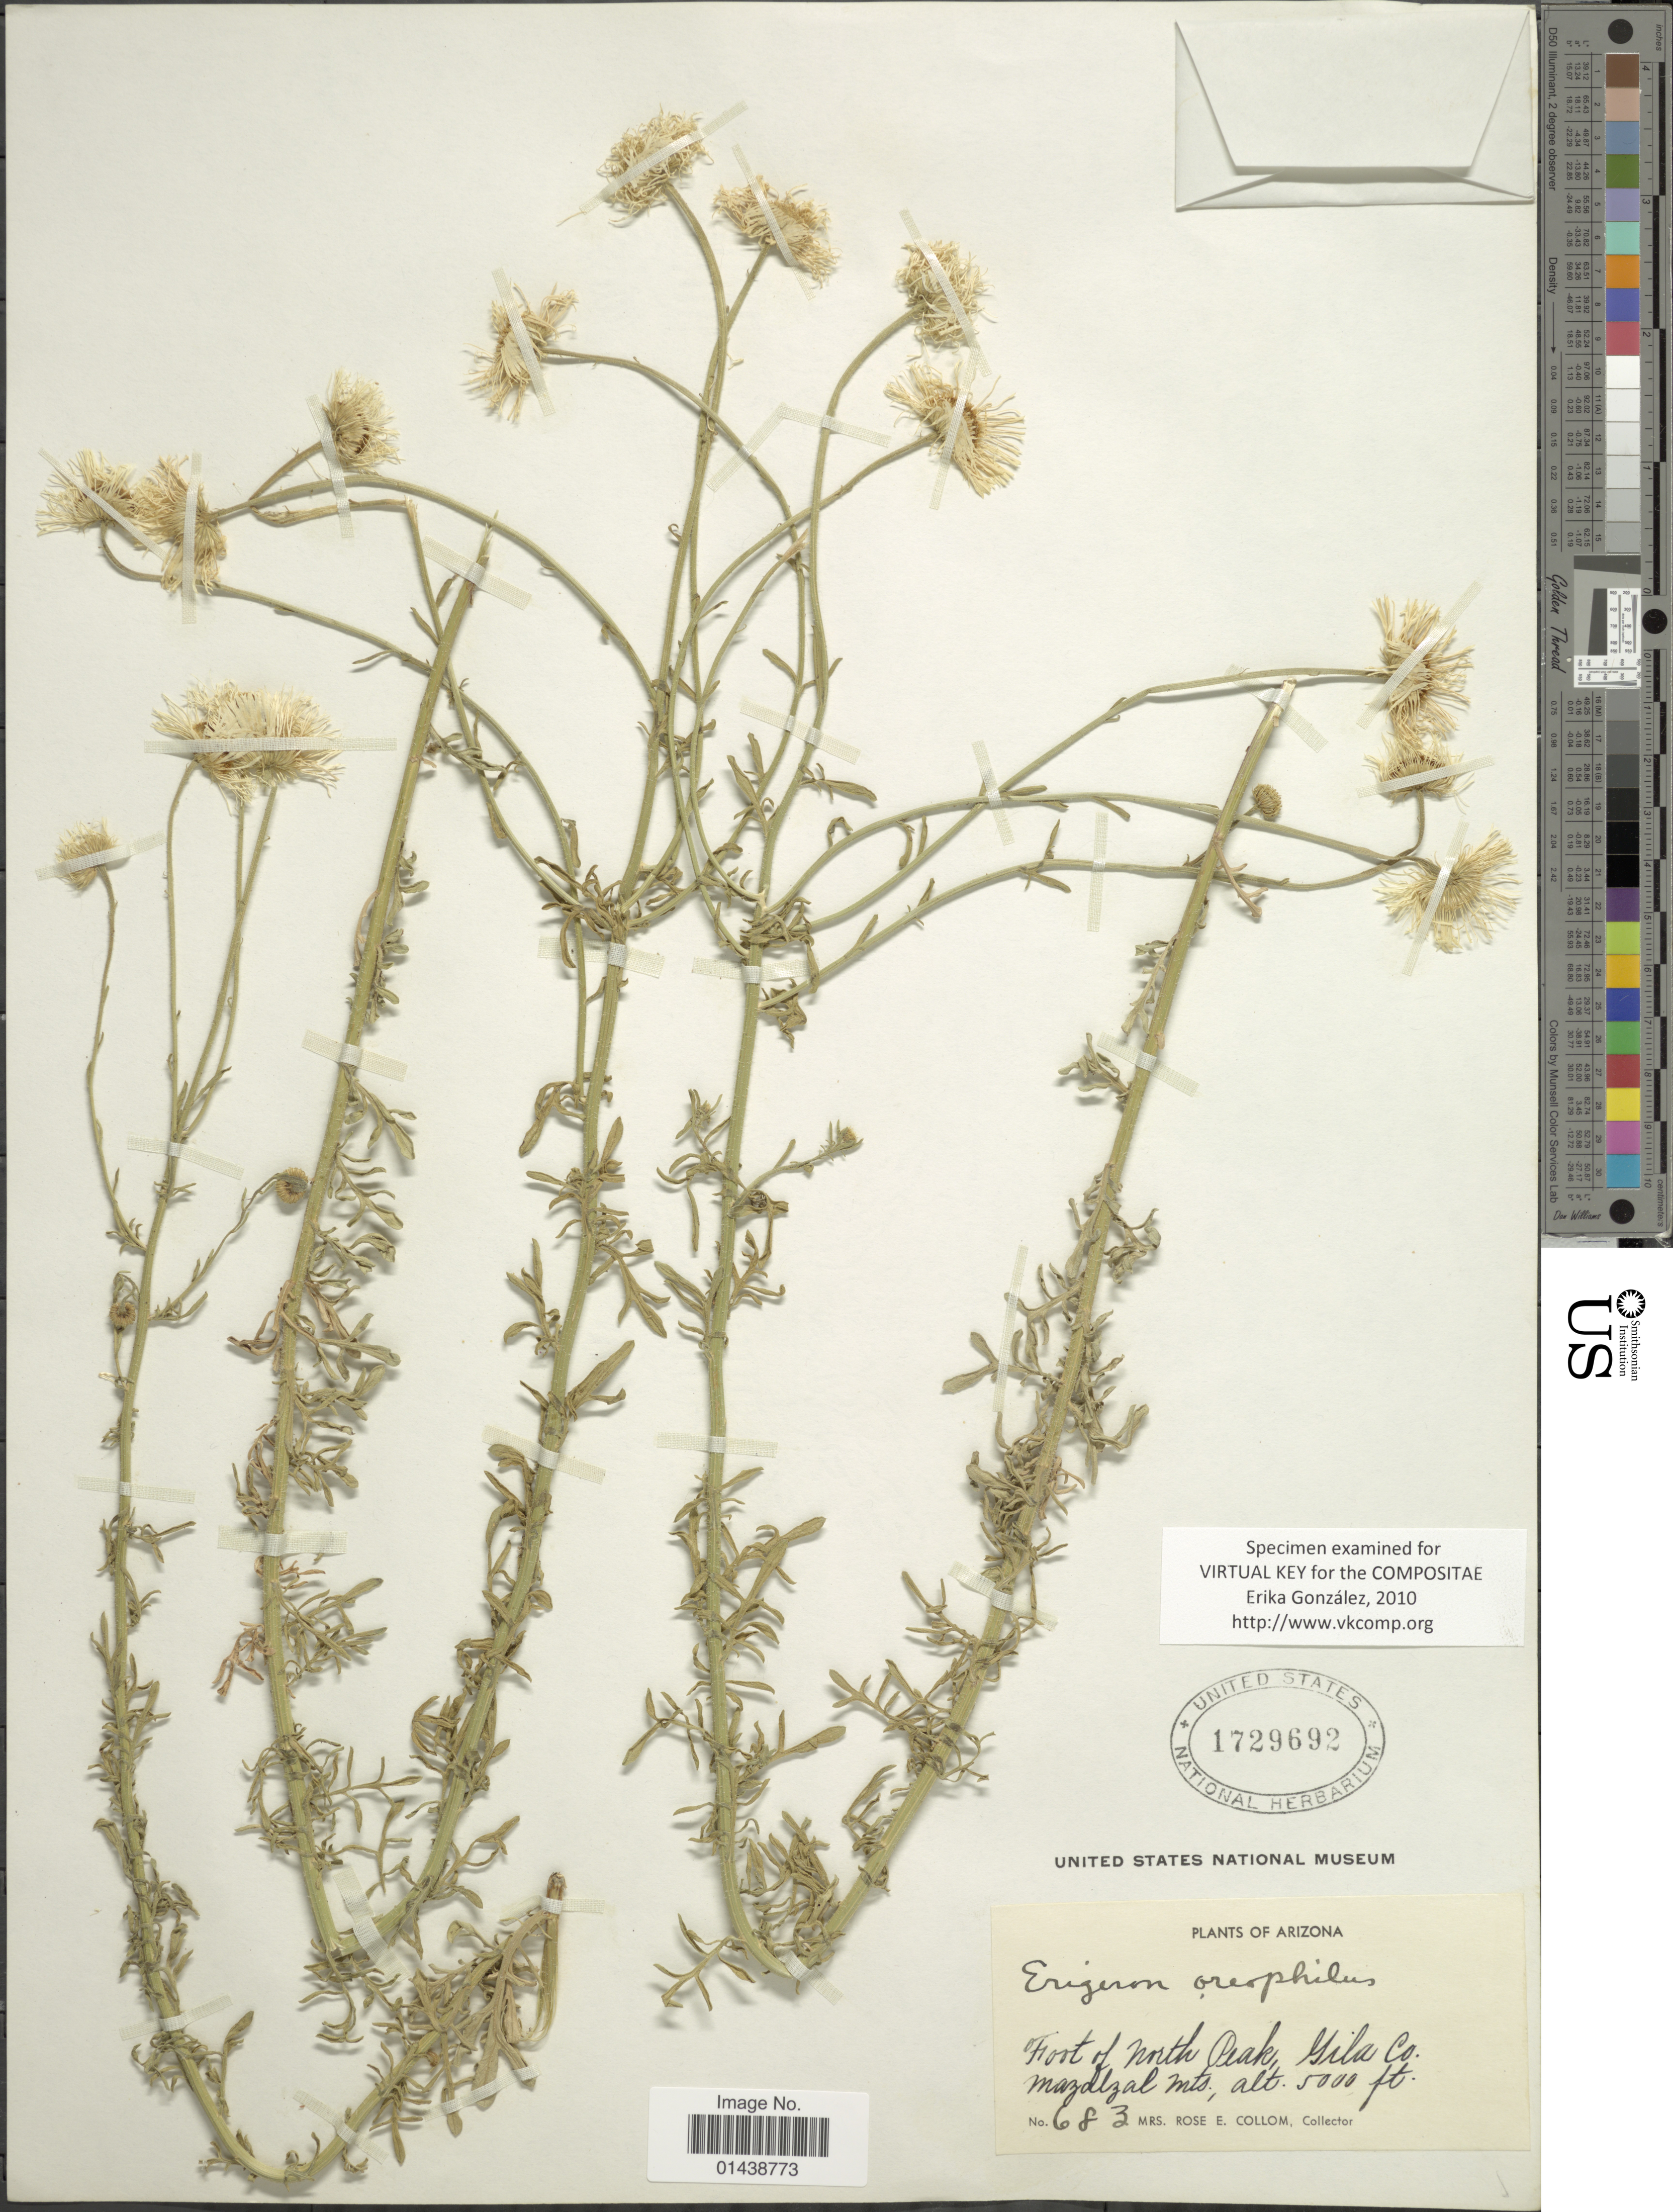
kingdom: Plantae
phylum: Tracheophyta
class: Magnoliopsida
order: Asterales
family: Asteraceae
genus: Erigeron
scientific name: Erigeron oreophilus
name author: Greenm.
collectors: R. E. Collom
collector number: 683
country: United States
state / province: Arizona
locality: Foor of North Peak, Gila Co. Mazdtzal Mts.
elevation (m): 1524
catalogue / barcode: US 1729692